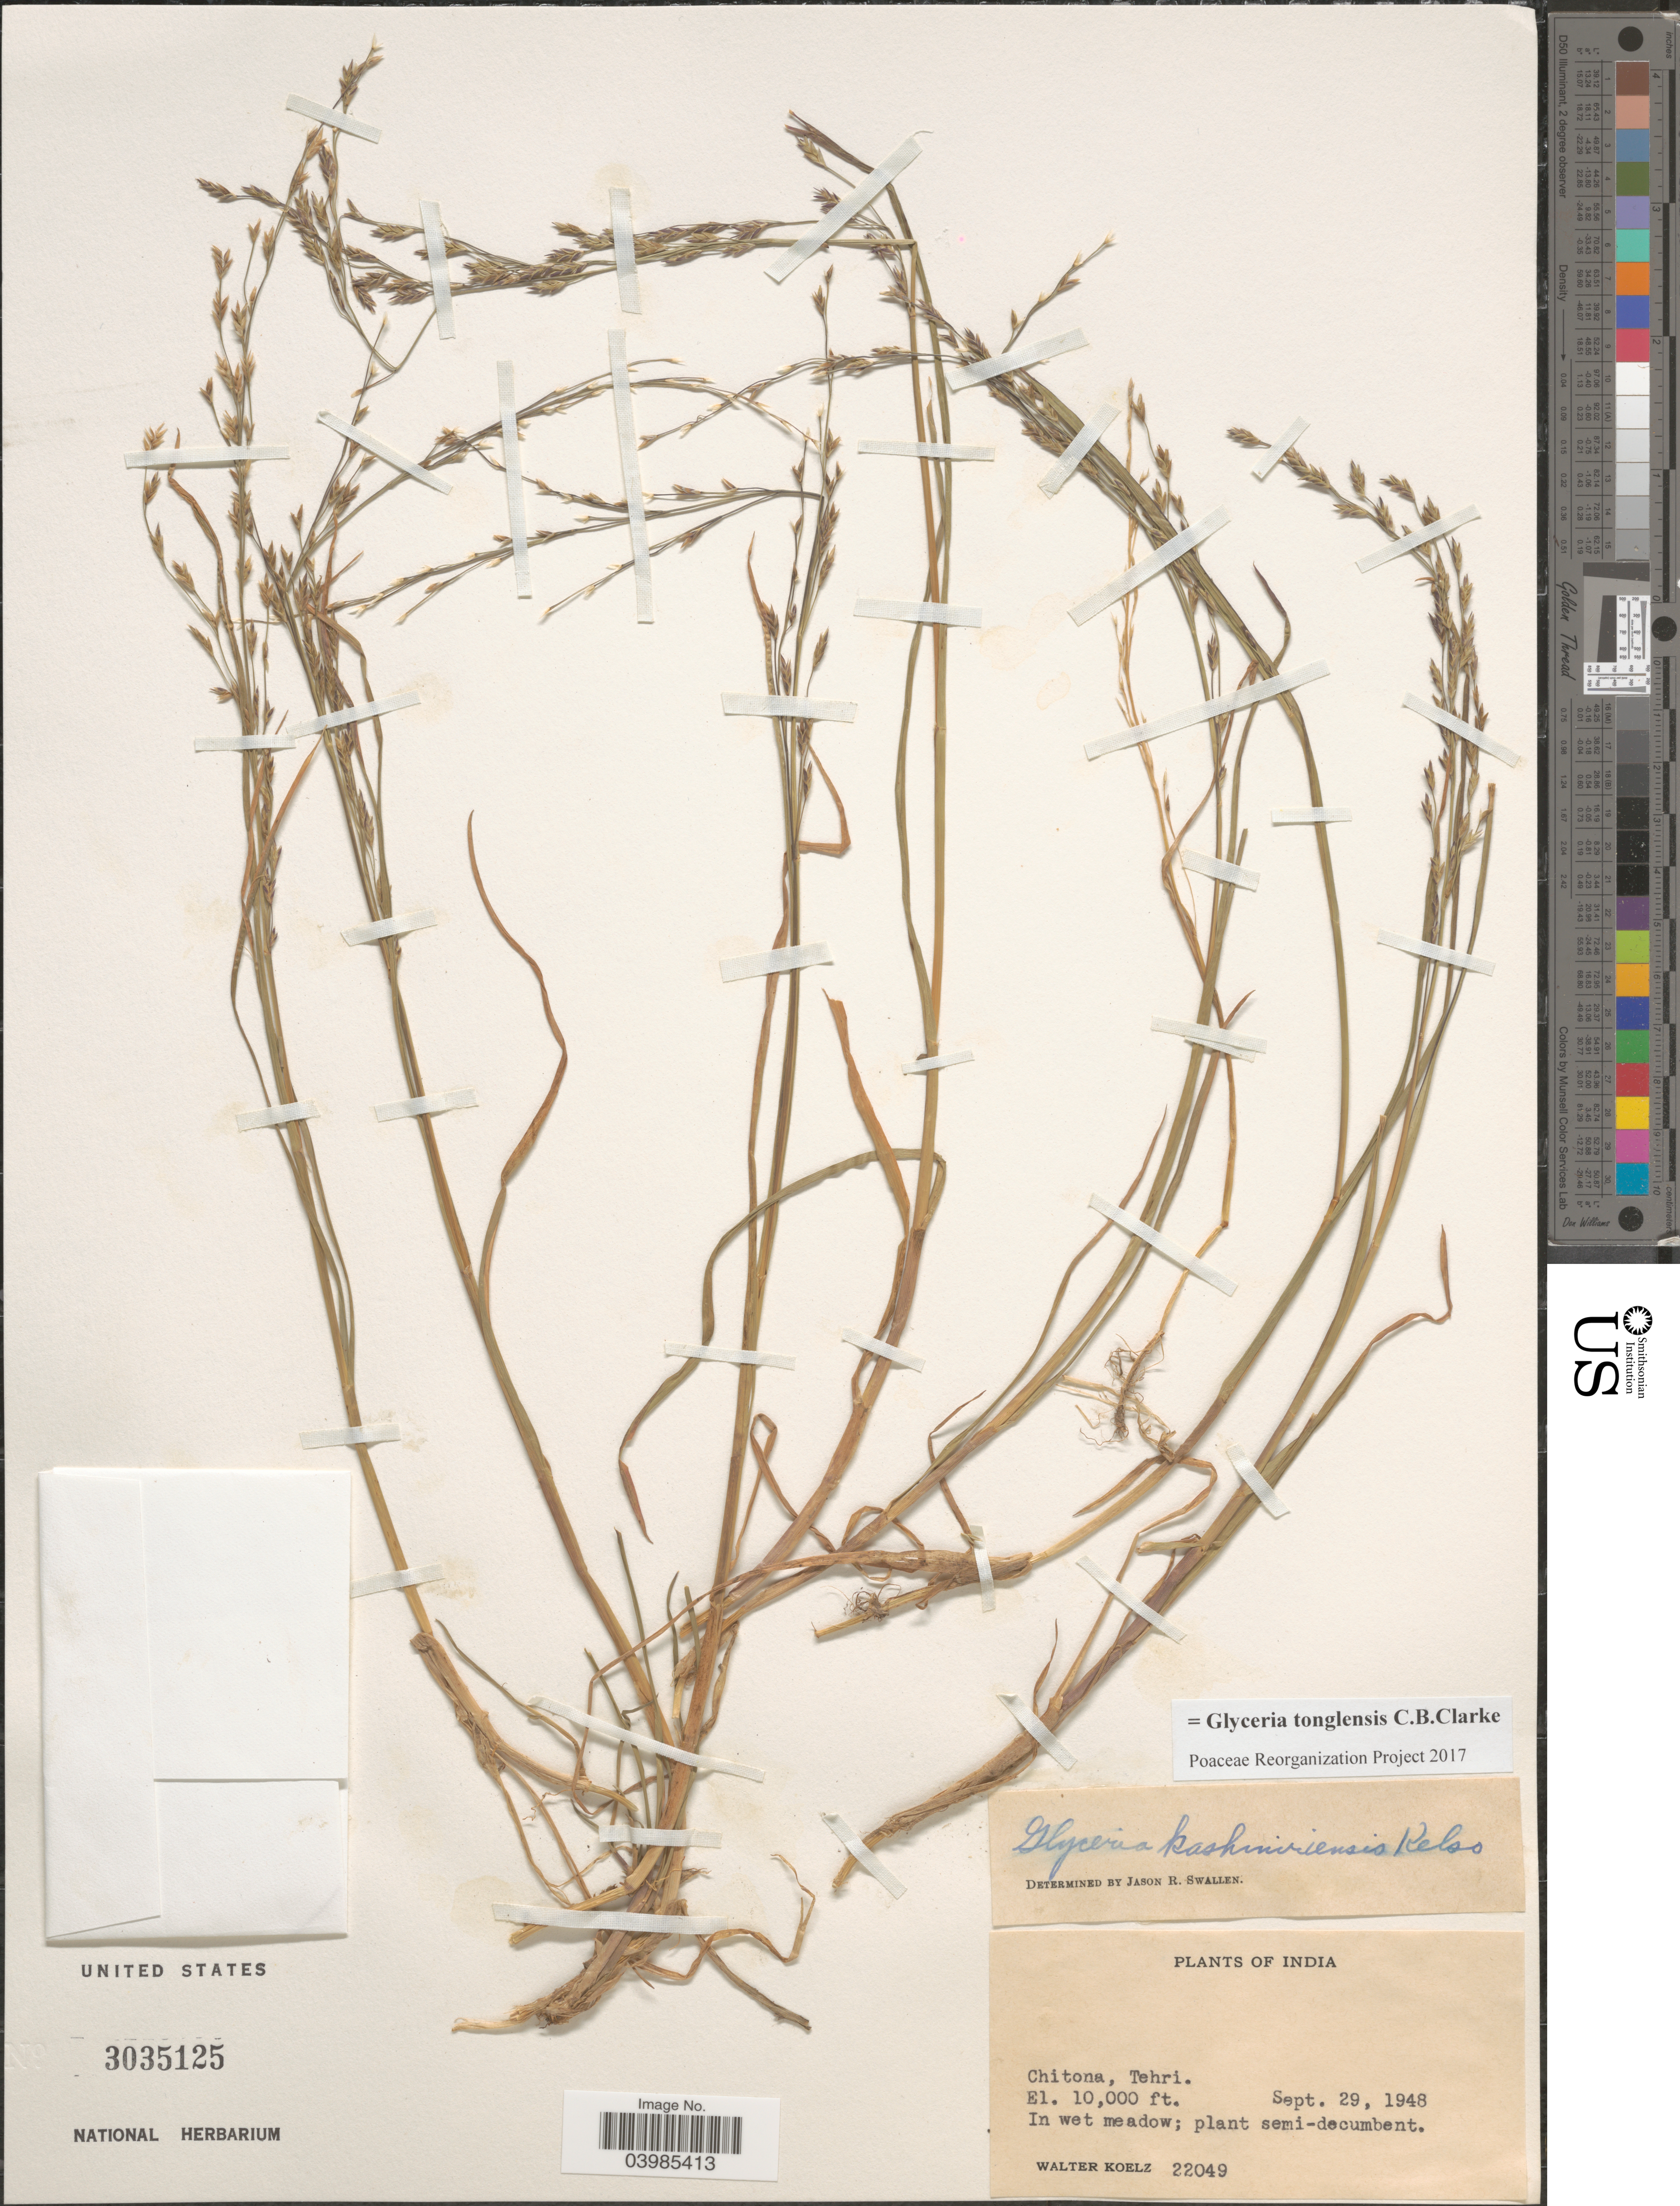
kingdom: Plantae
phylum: Tracheophyta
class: Liliopsida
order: Poales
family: Poaceae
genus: Glyceria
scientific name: Glyceria tonglensis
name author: C.B. Clarke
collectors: W. N. Koelz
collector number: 22049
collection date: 1948-09-29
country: India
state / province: Uttarakhand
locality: Chitona, Tehri.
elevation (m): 3048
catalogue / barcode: US 3035125